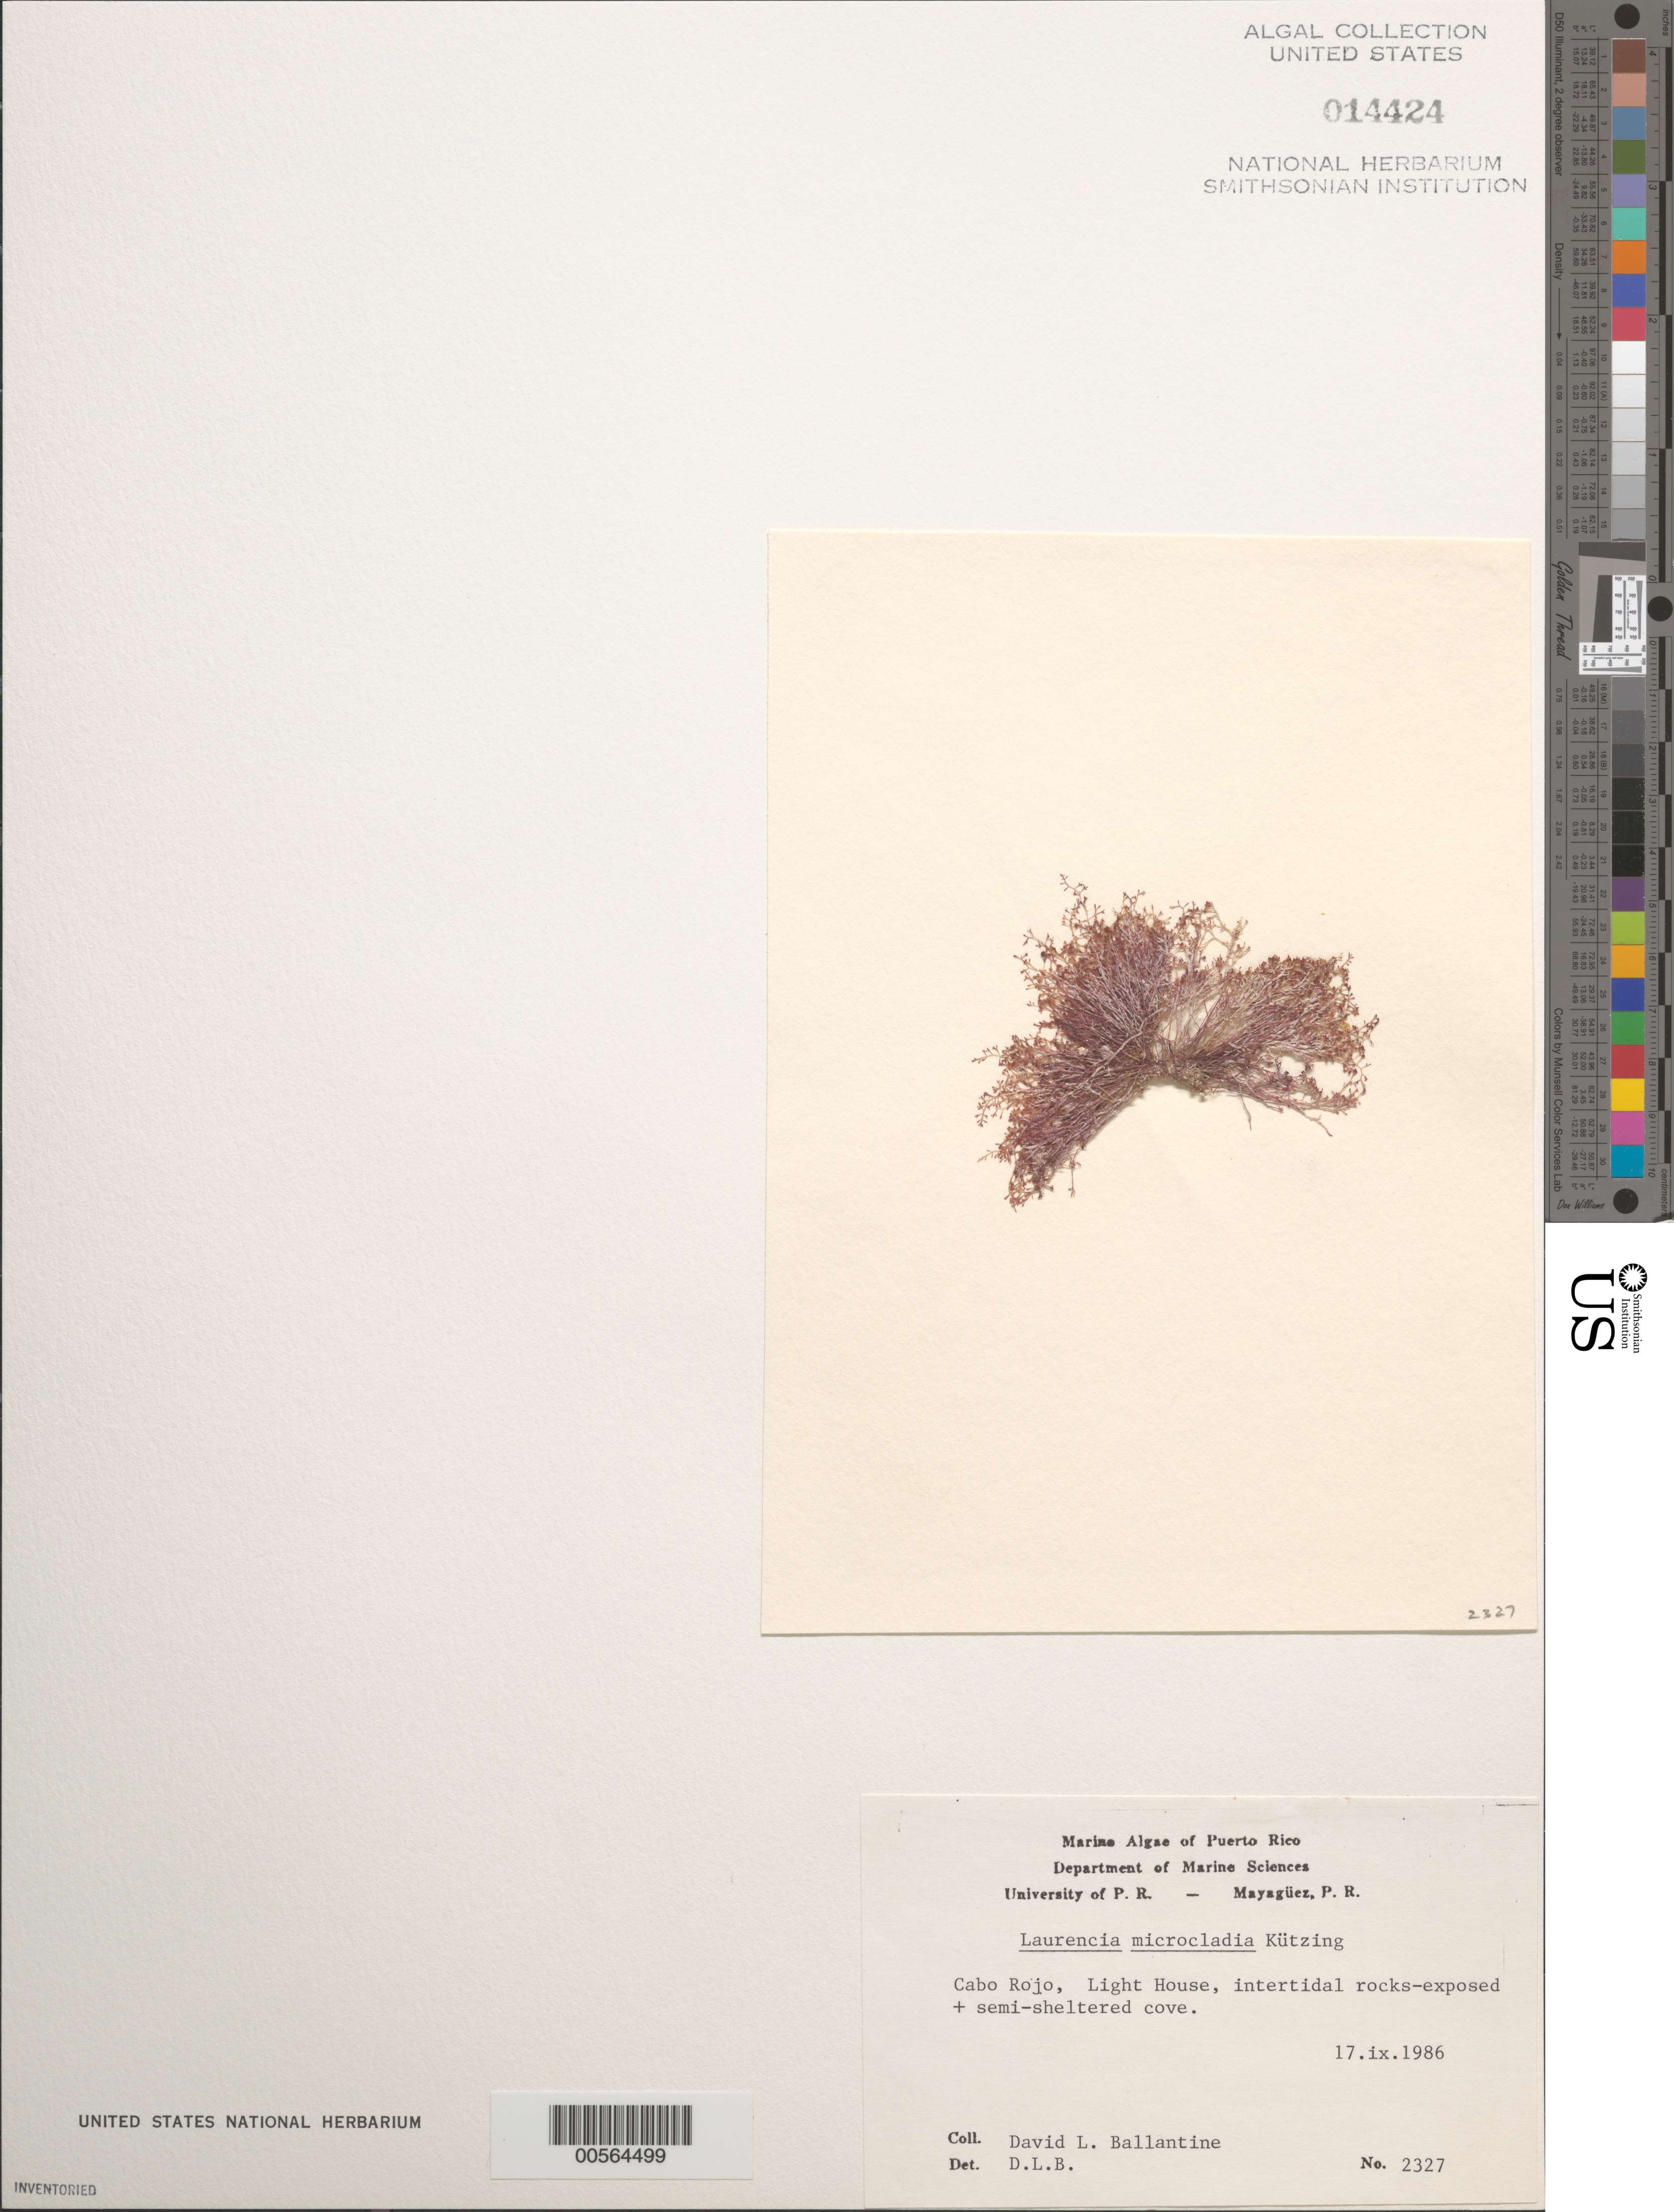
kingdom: Plantae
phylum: Rhodophyta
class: Florideophyceae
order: Ceramiales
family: Rhodomelaceae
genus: Laurencia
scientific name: Laurencia microcladia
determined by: Ballantine, D. L.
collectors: D.L. Ballantine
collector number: DLB 2327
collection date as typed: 17 Sep 1986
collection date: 1986-09-17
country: Puerto Rico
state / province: Cabo Rojo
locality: Cabo rojo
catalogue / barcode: US 14424